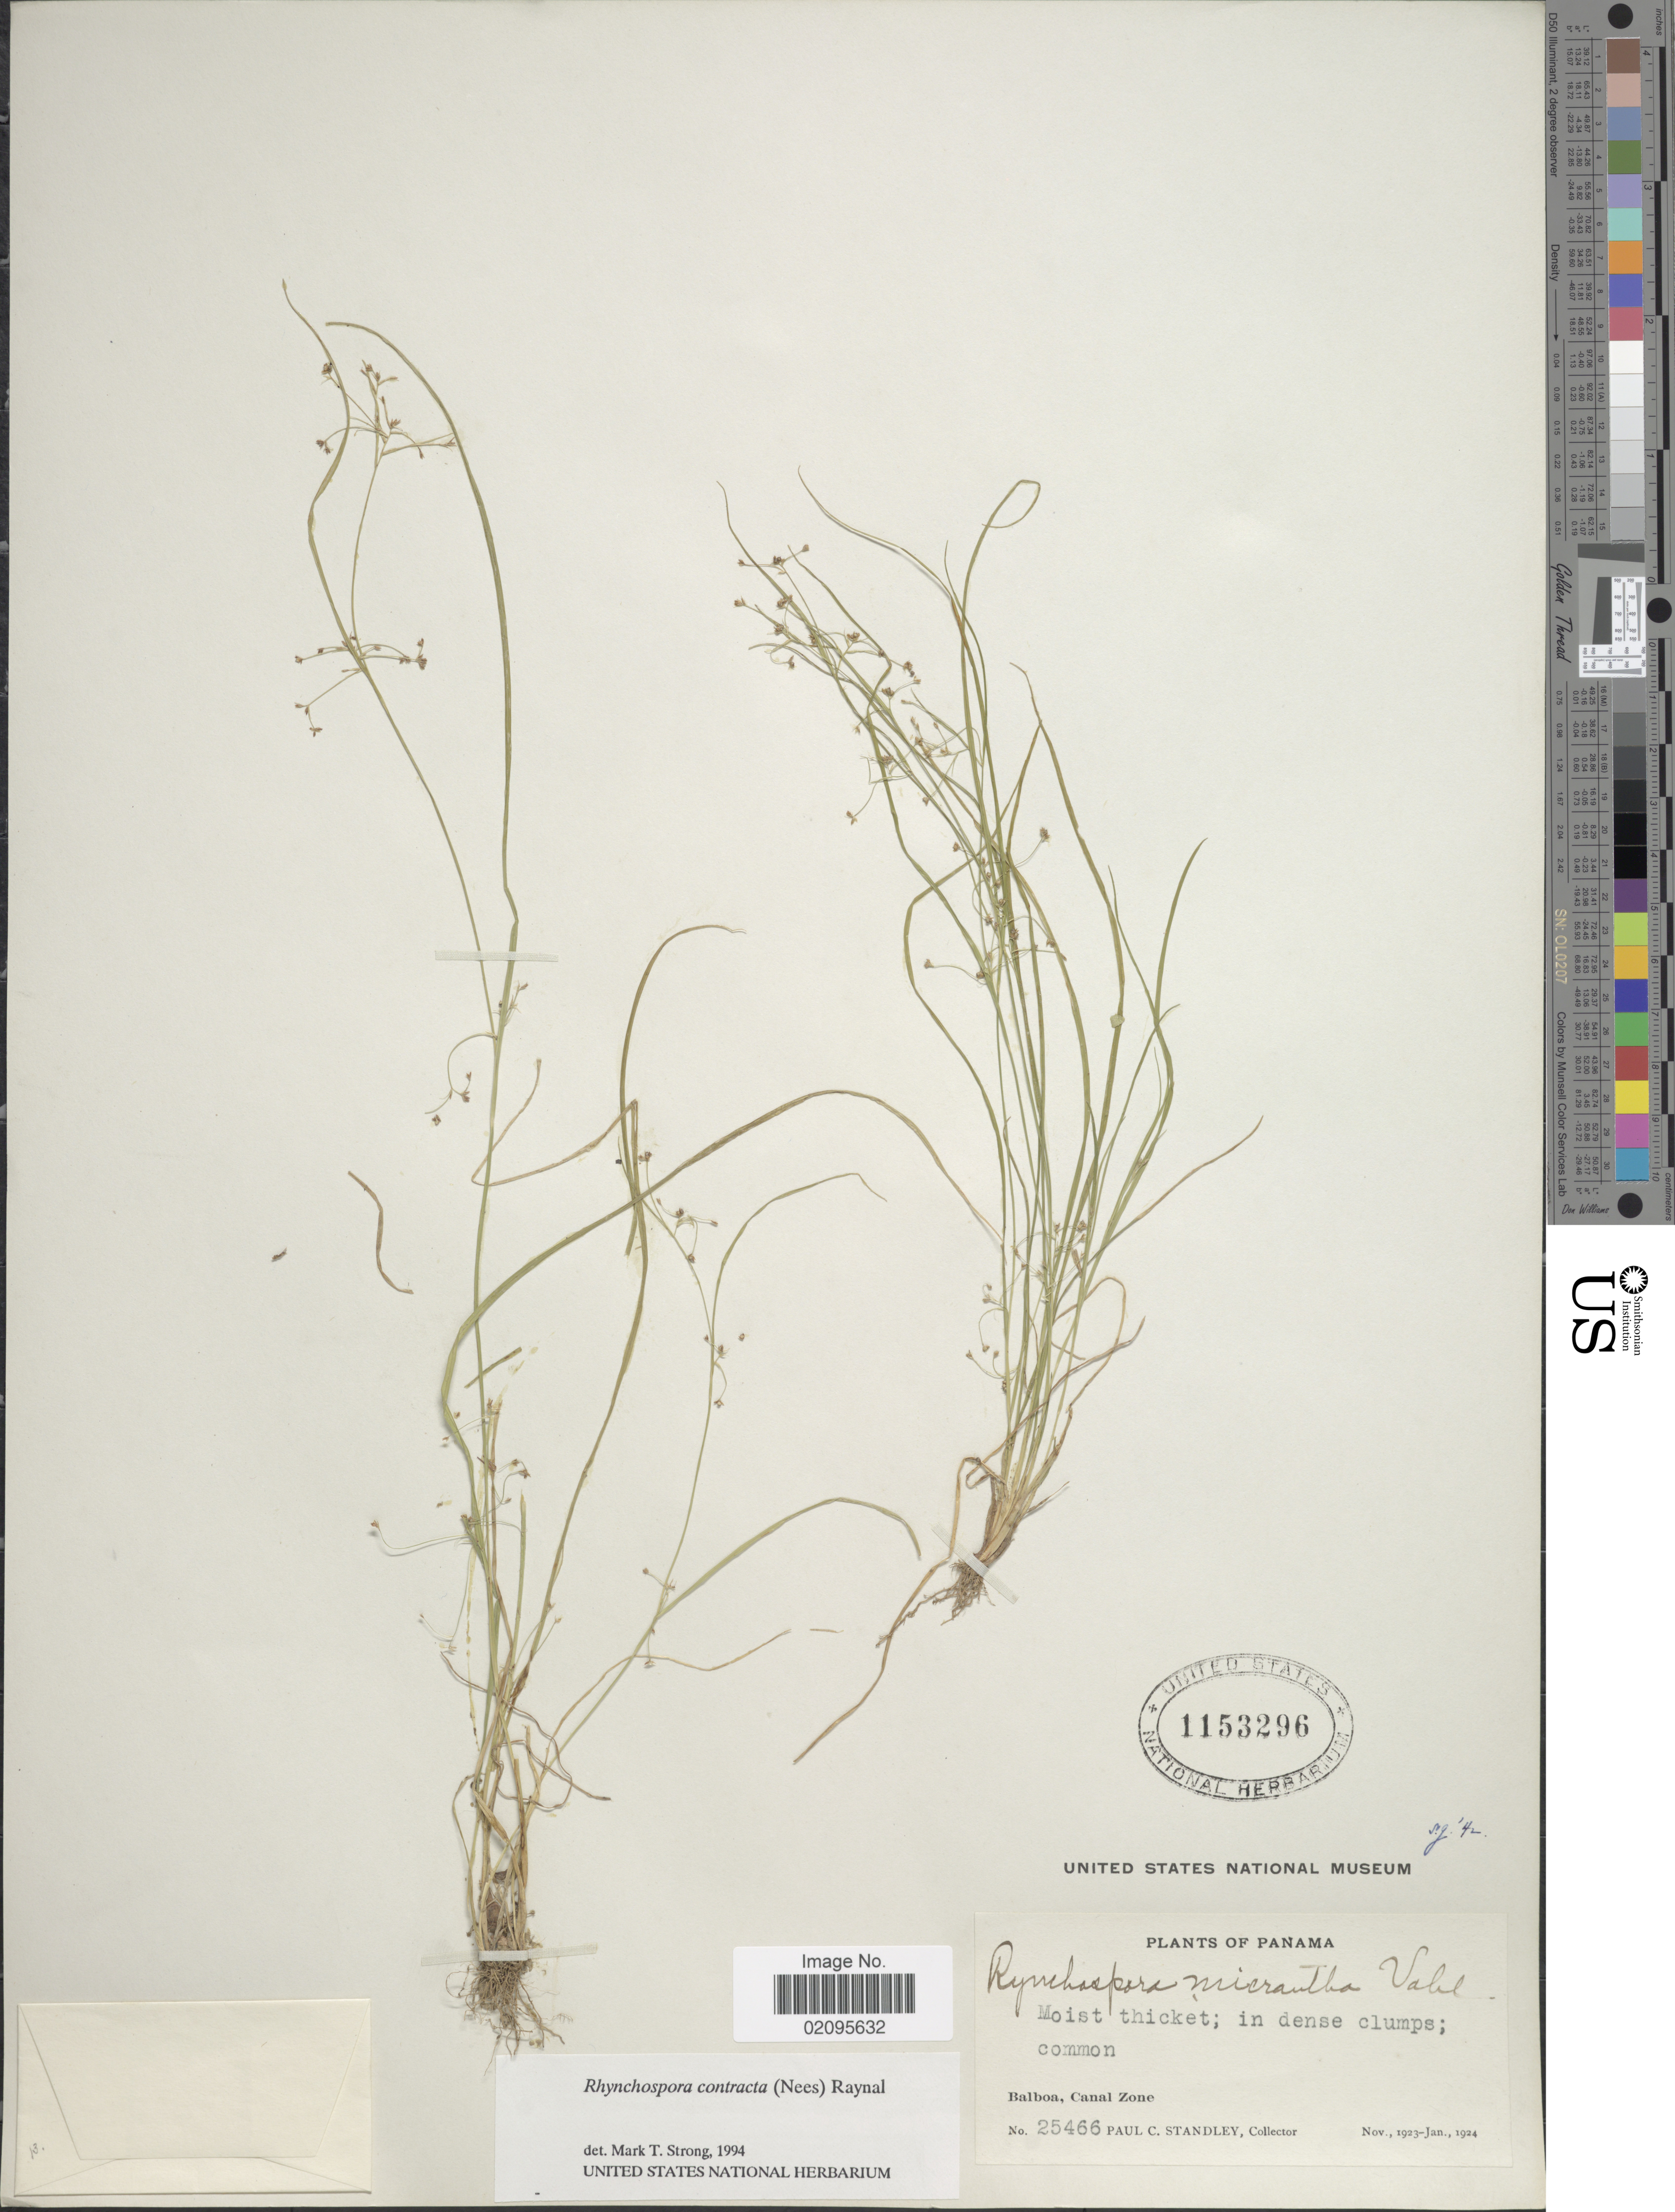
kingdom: Plantae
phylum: Tracheophyta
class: Liliopsida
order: Poales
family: Cyperaceae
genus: Rhynchospora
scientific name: Rhynchospora contracta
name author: (Nees) J. Raynal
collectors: P. C. Standley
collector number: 25466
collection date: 1923-11/1924-01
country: Panama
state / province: Colón / Panamá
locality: Moist thicket, Balboa, Canal Zone.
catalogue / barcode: US 1153296